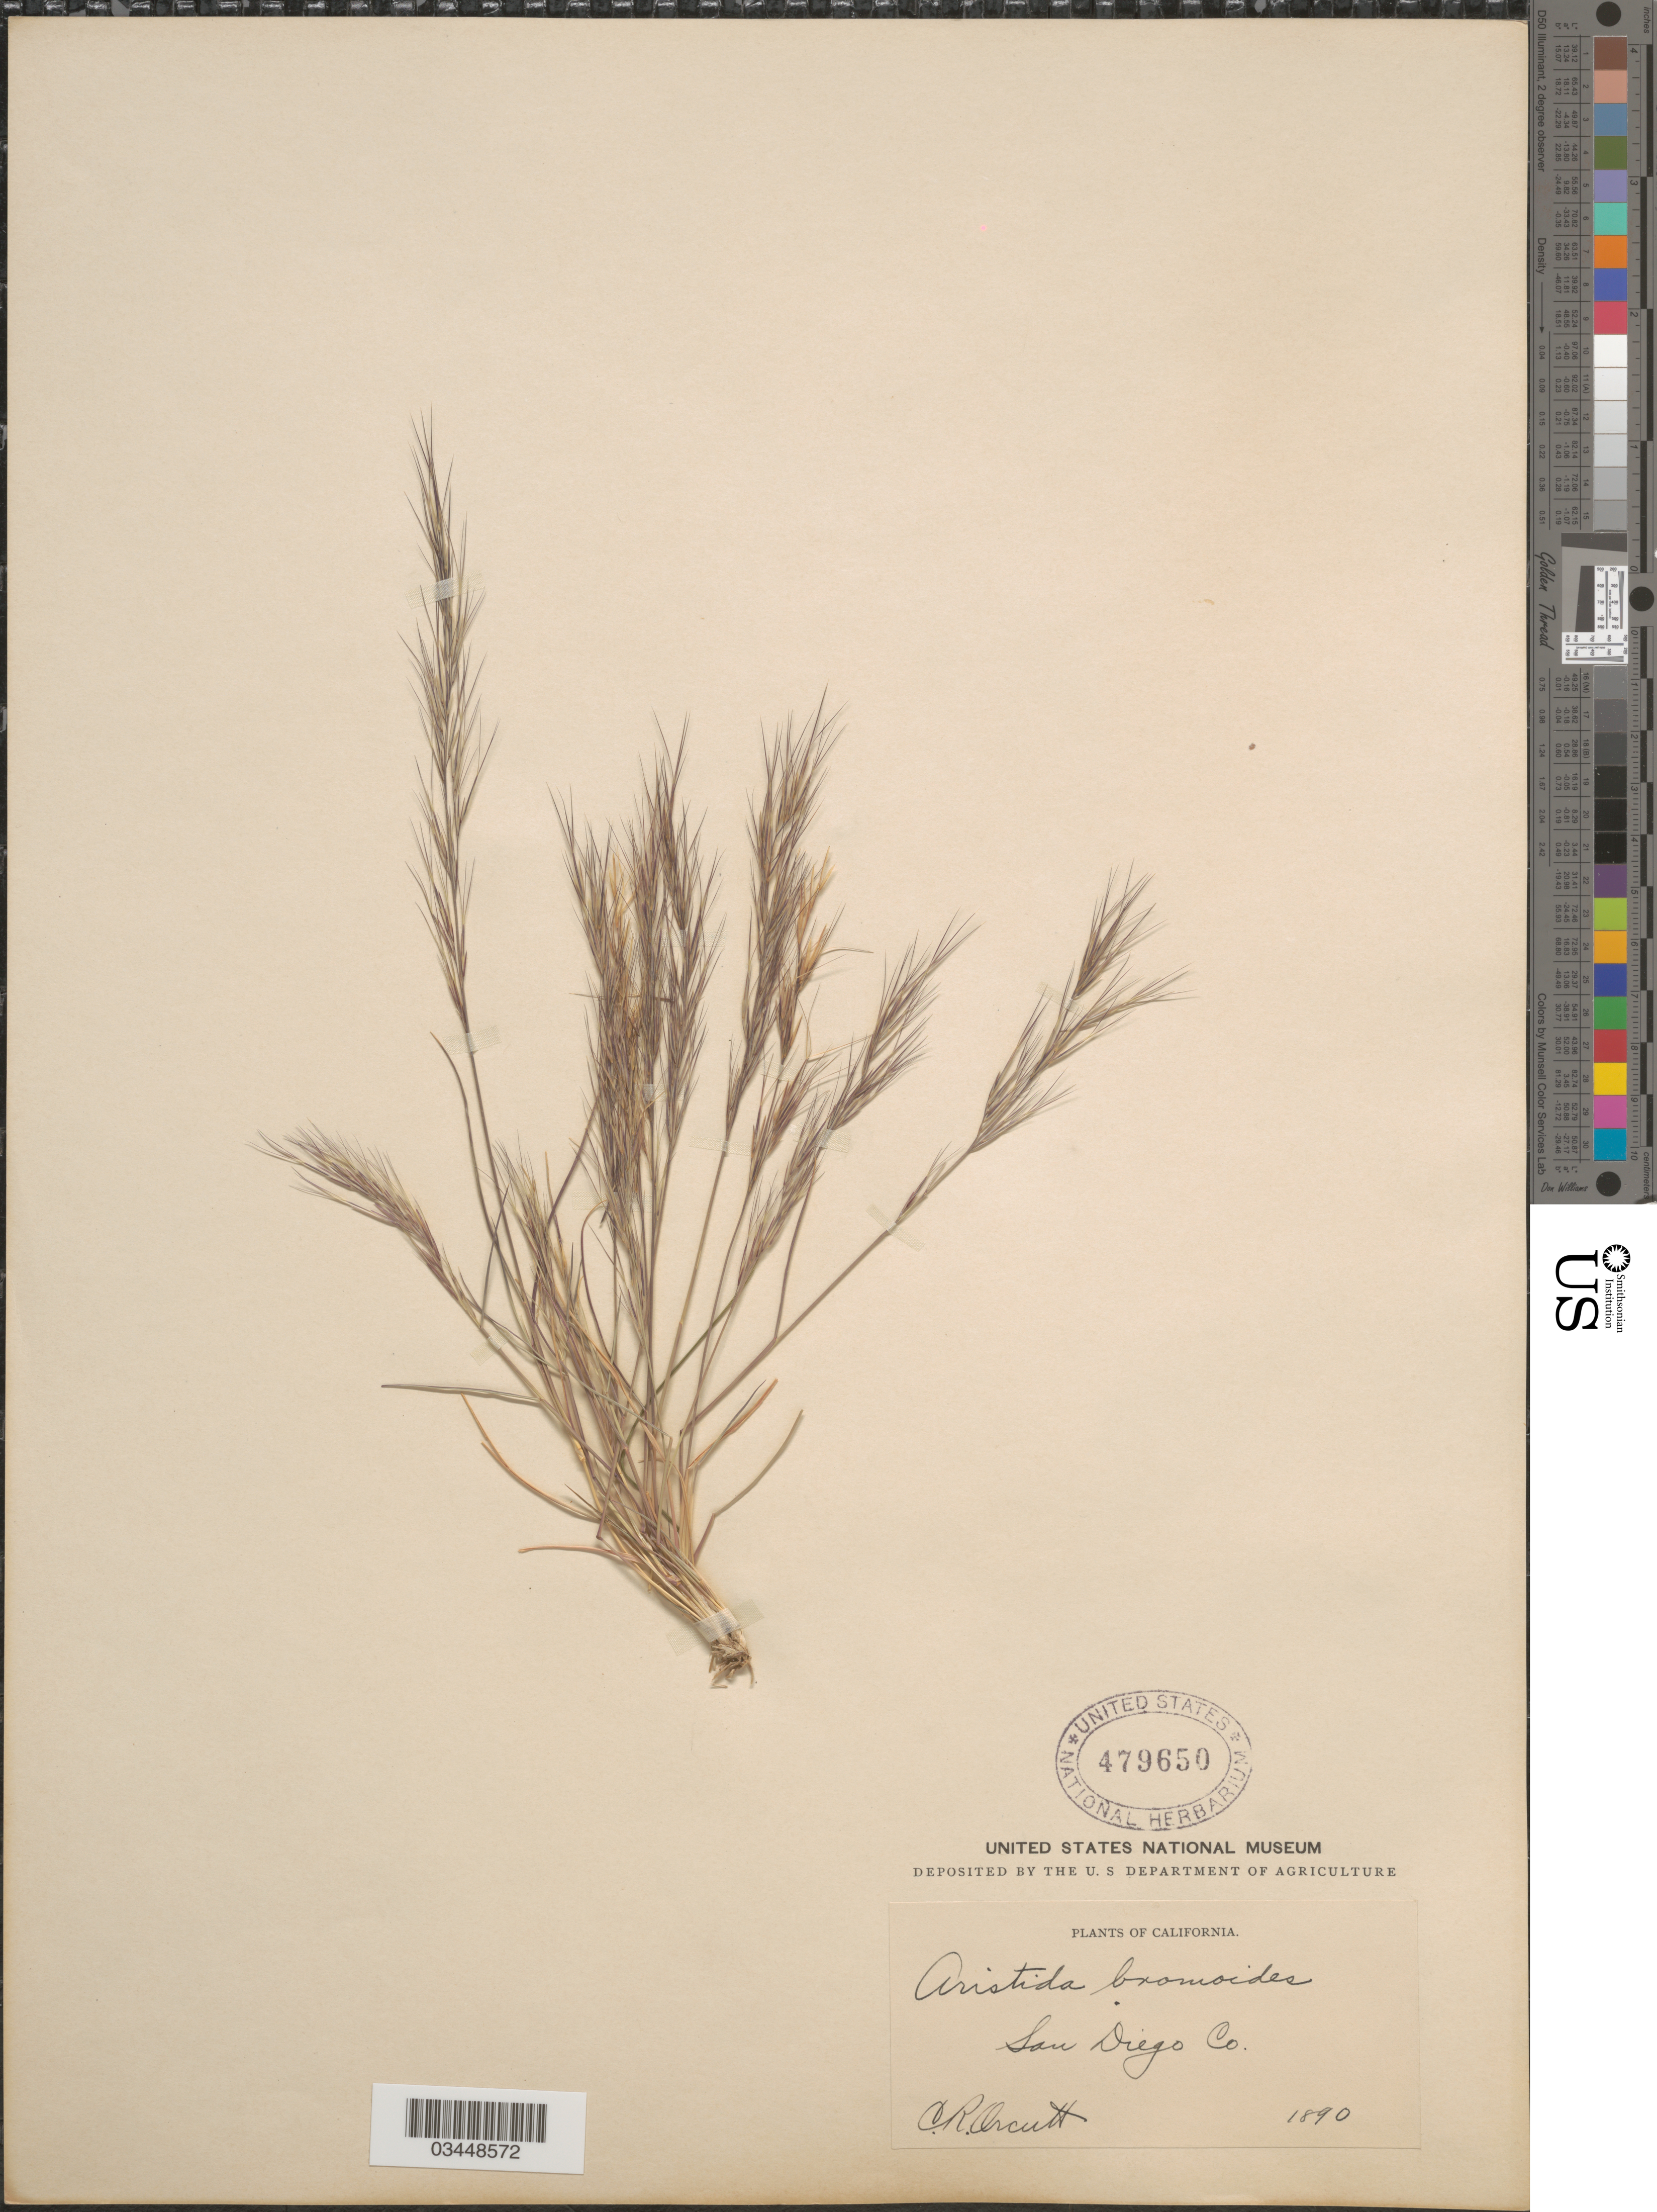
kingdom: Plantae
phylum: Tracheophyta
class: Liliopsida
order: Poales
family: Poaceae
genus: Aristida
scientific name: Aristida adscensionis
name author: L.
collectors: C. R. Orcutt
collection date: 1890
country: United States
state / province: California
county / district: San Diego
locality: San Diego Co.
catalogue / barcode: US 479650